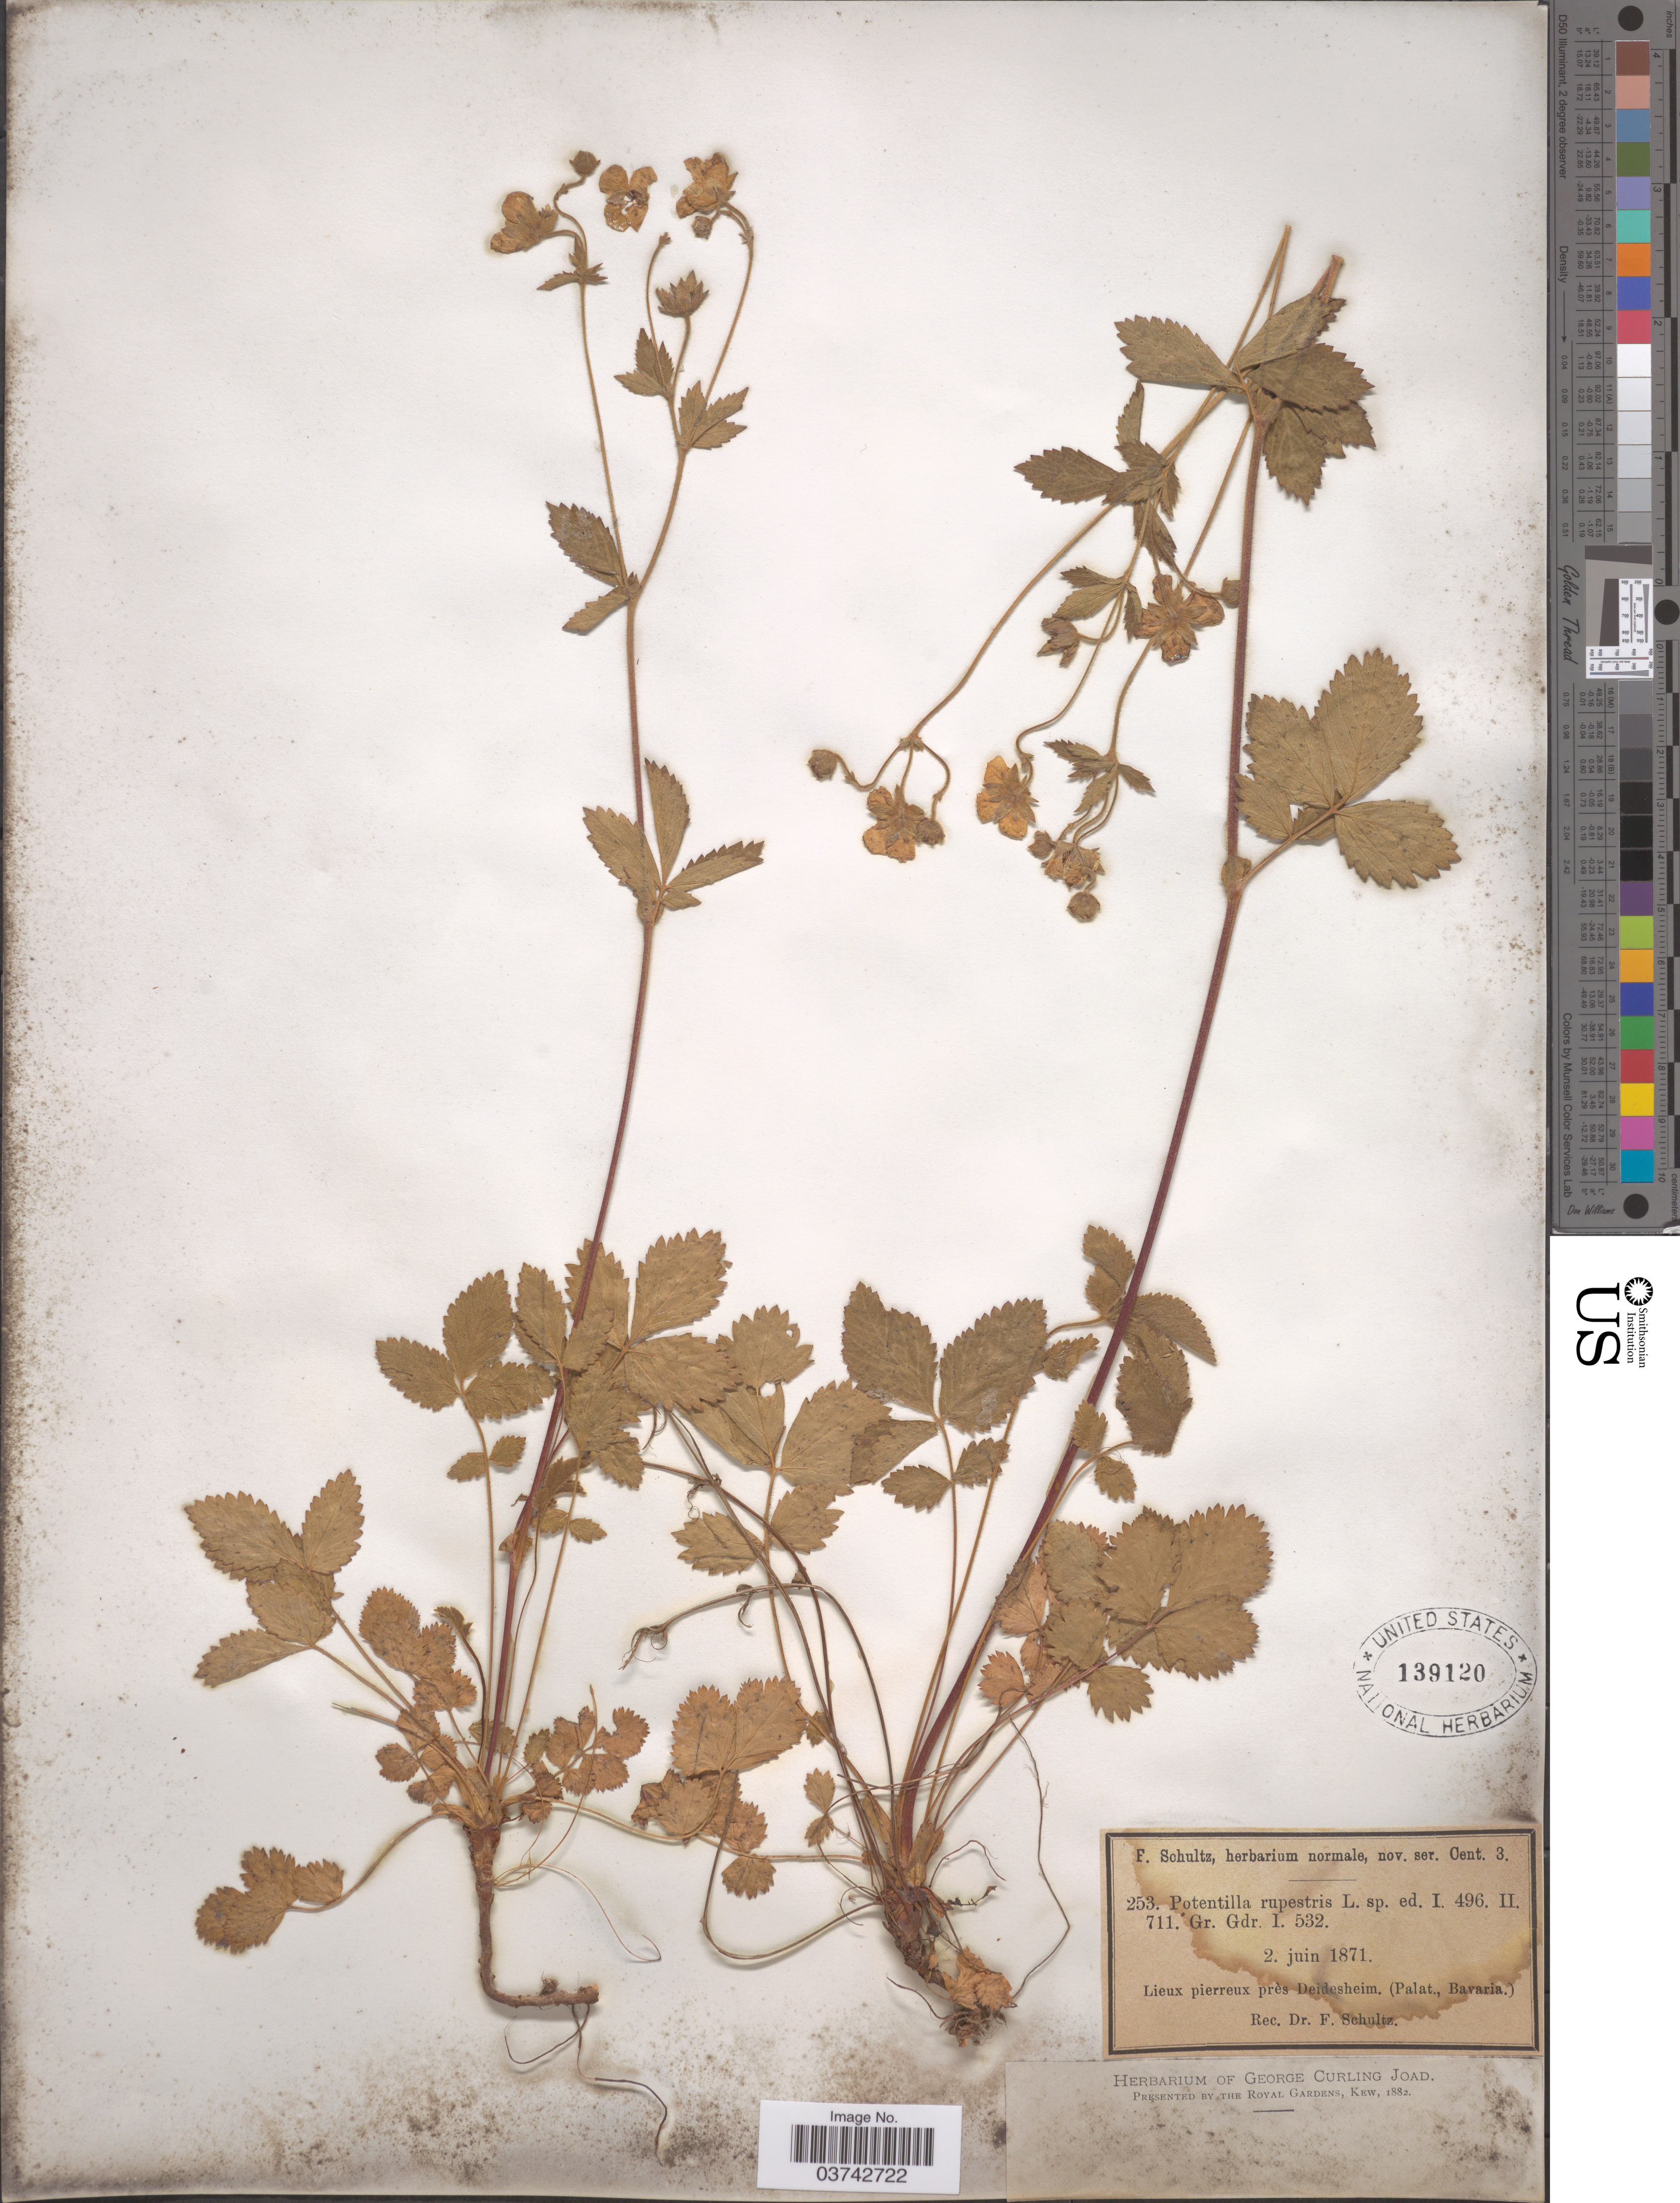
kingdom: Plantae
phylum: Tracheophyta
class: Magnoliopsida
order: Rosales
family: Rosaceae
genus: Drymocallis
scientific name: Drymocallis rupestris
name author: (L.) Soják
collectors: F. Schultz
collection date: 1871-06-02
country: Germany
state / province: Bayern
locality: Lieux pierreux près Deidesheim. (Palat., Bavaria).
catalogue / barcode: US 139120